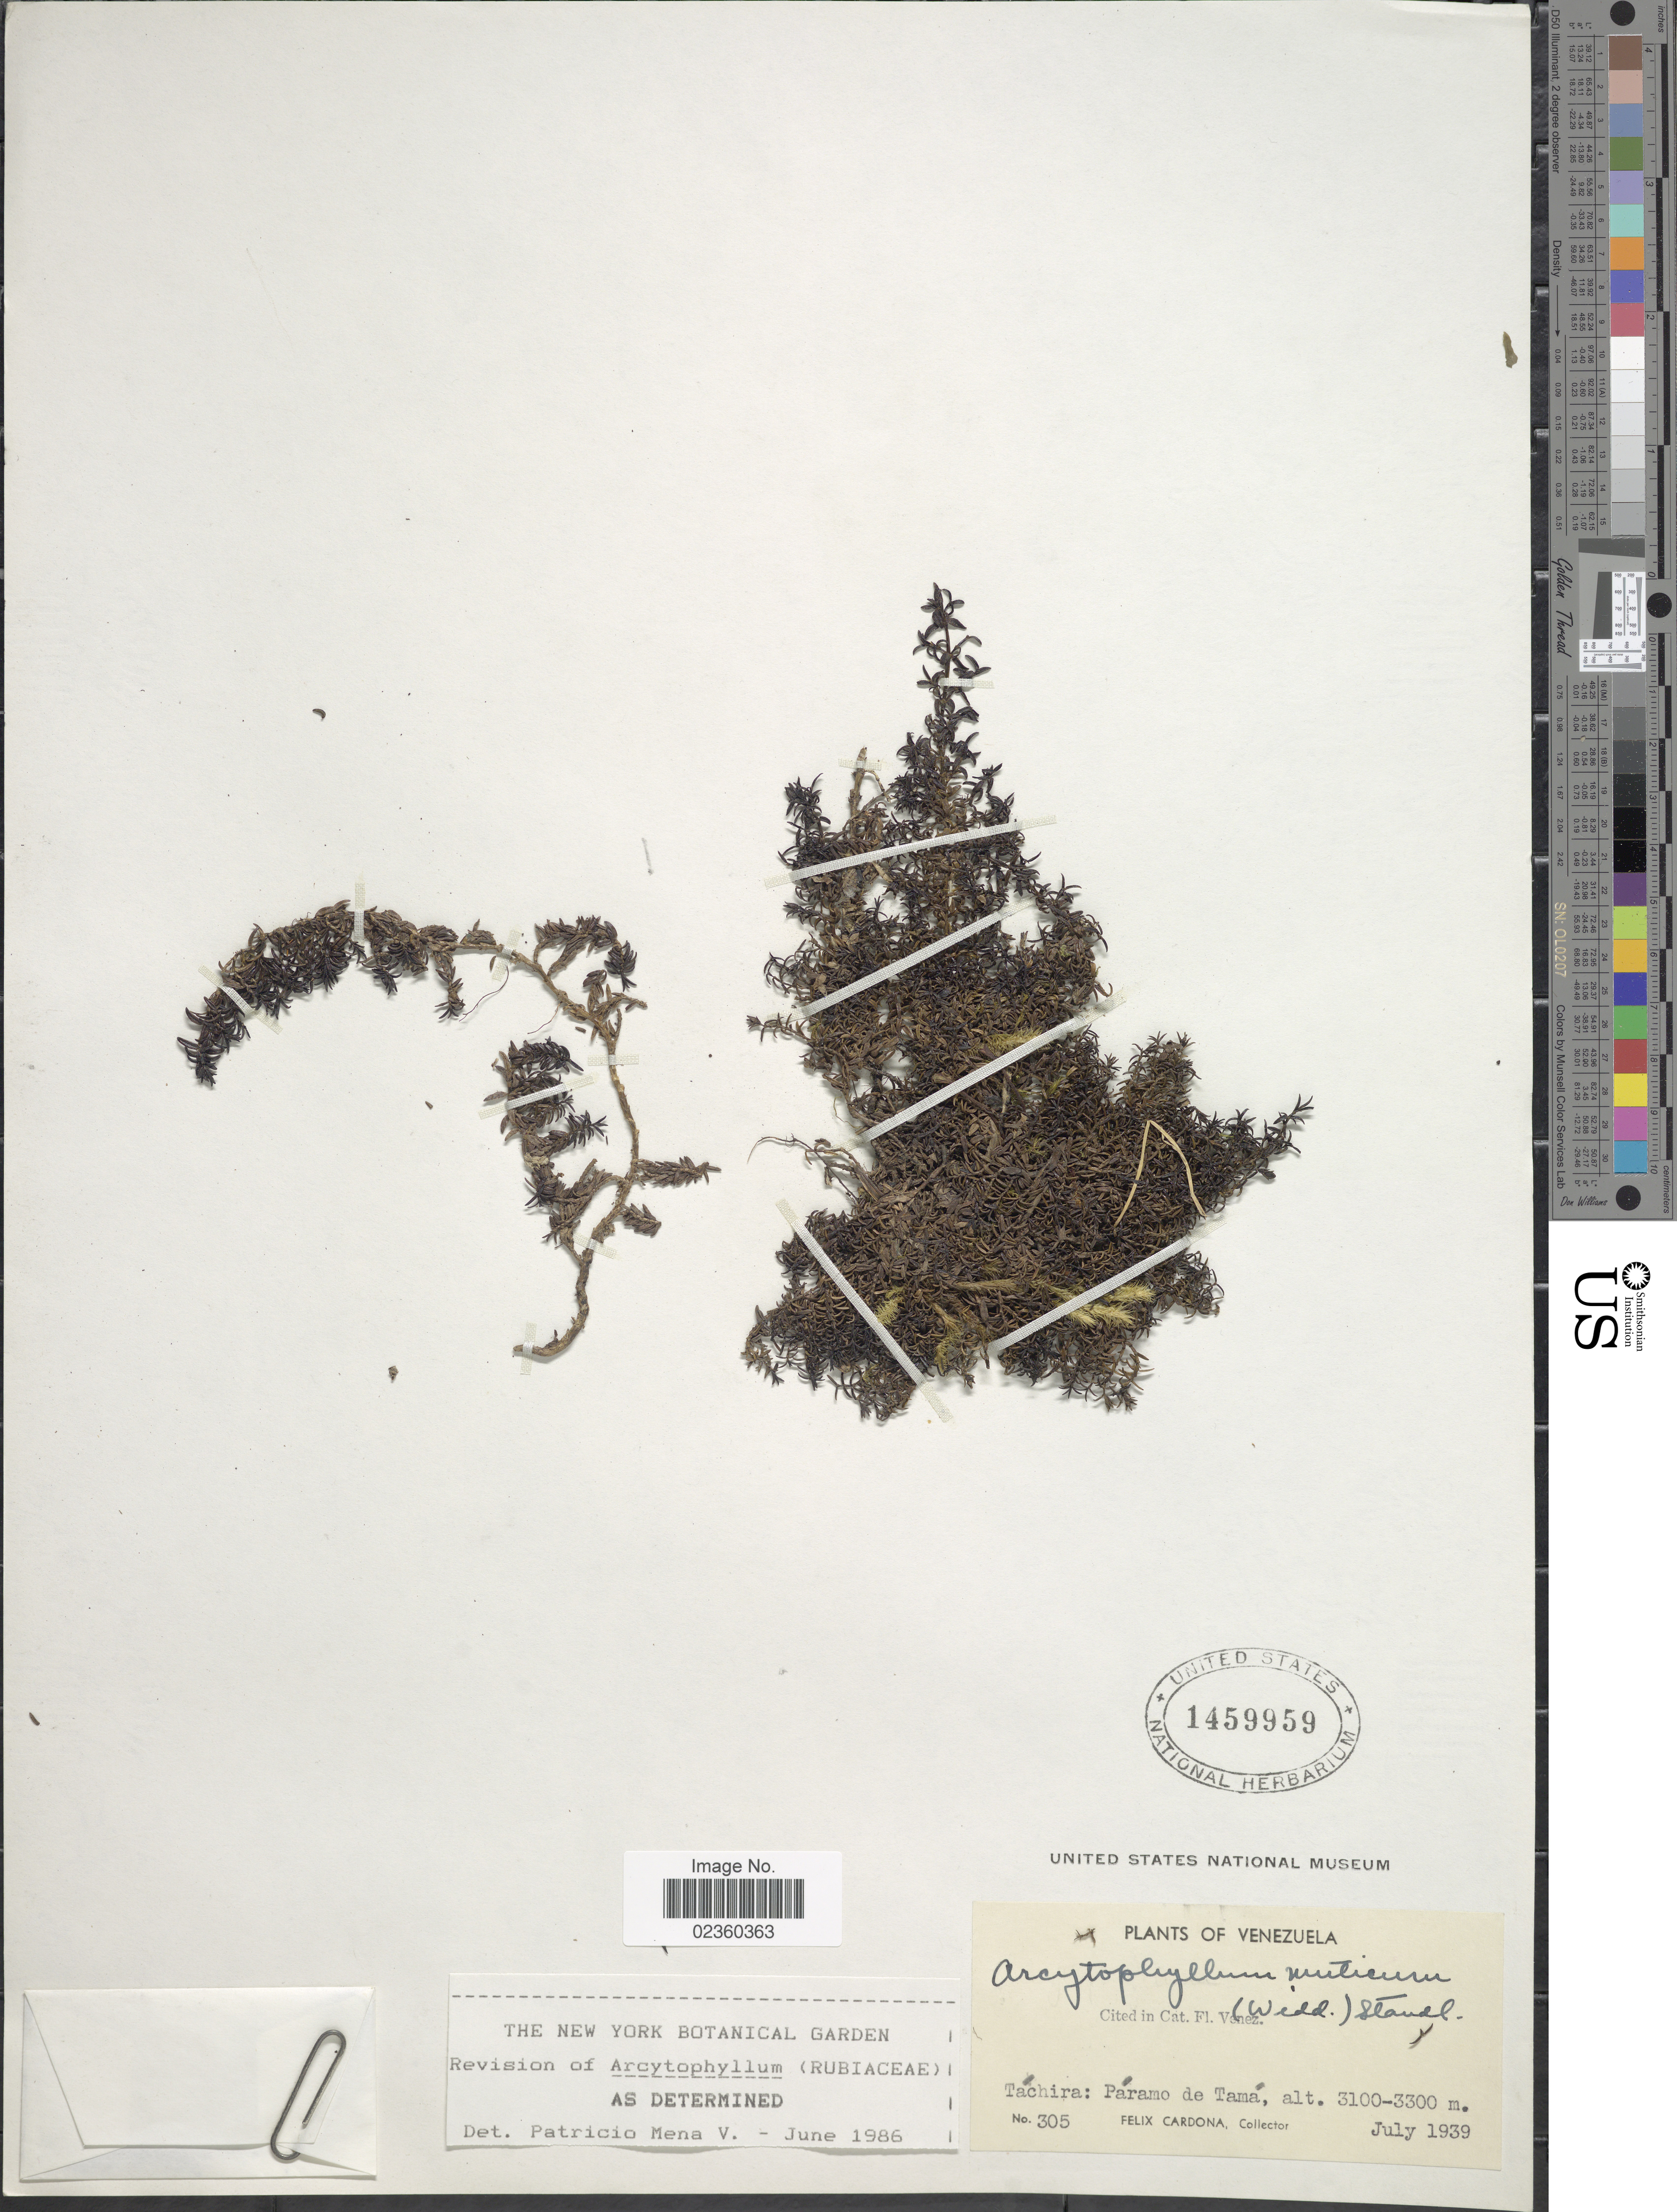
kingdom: Plantae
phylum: Tracheophyta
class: Magnoliopsida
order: Gentianales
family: Rubiaceae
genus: Arcytophyllum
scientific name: Arcytophyllum muticum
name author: (Wedd.) Standl.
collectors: F. Cardona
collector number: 305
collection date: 1939-07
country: Venezuela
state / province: Tachira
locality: Táchira: Páramo de Tamá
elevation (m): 3100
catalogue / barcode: US 1459959